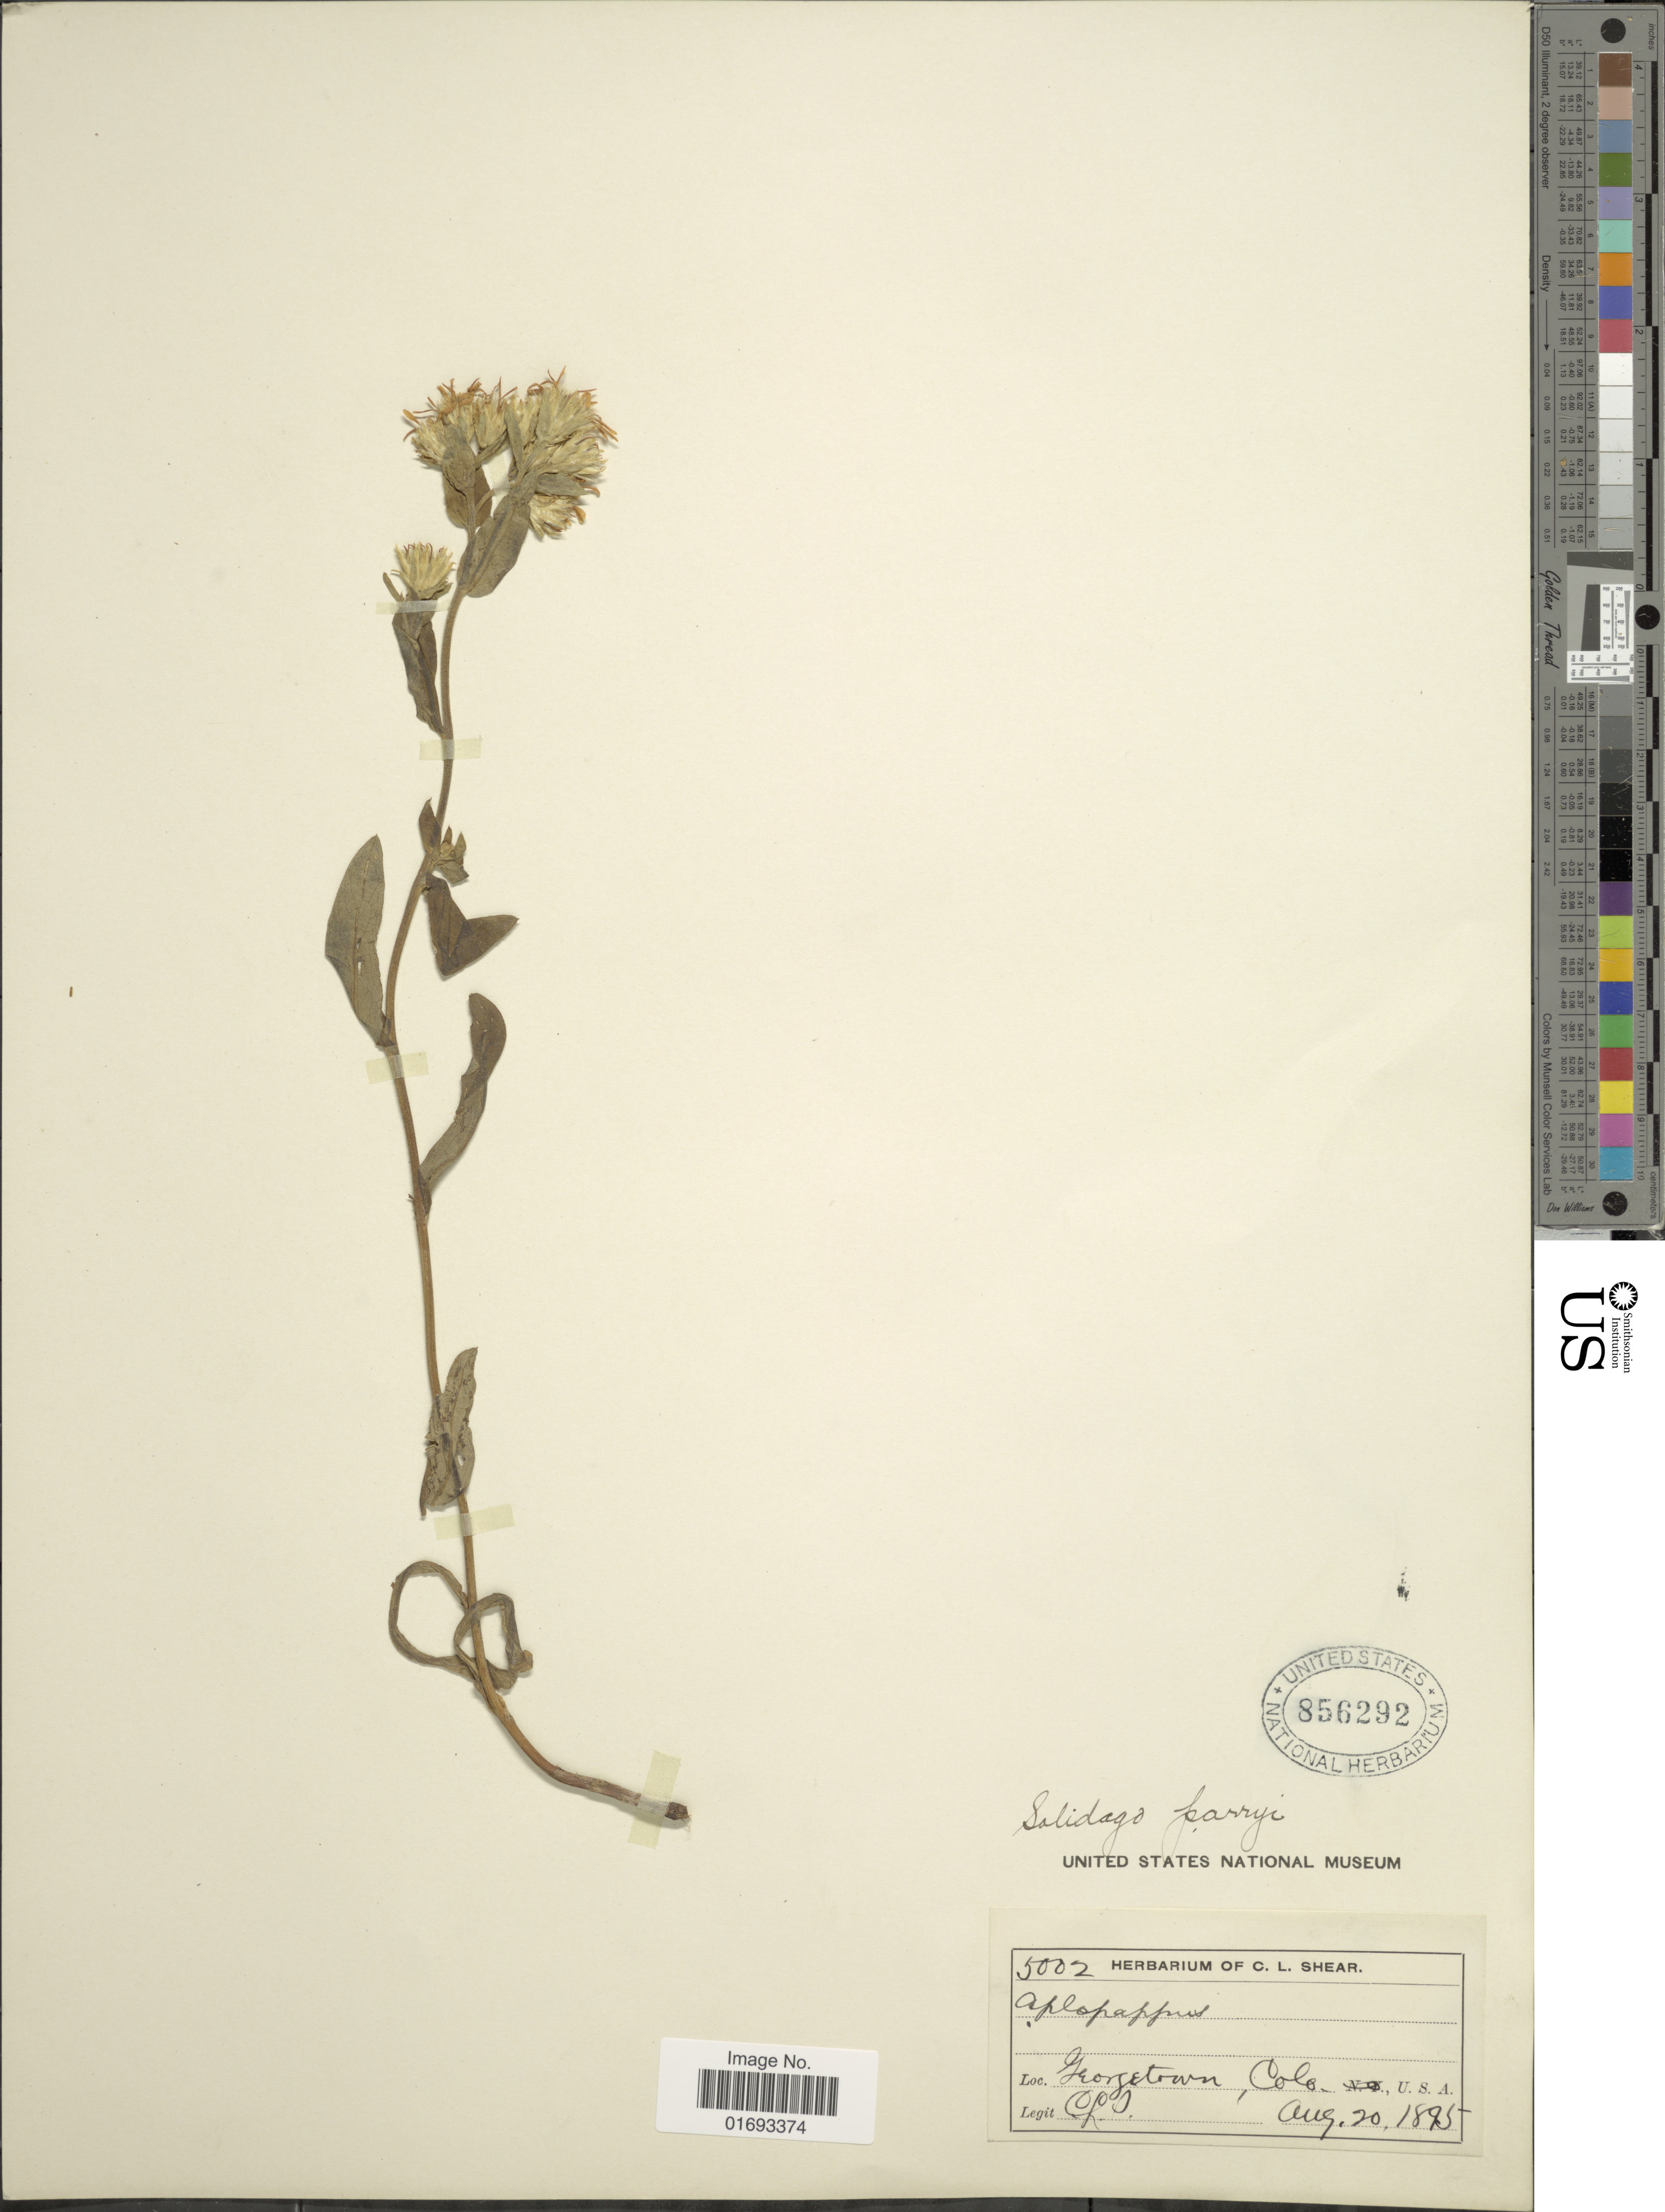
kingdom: Plantae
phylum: Tracheophyta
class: Magnoliopsida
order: Asterales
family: Asteraceae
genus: Oreochrysum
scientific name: Oreochrysum parryi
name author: (A. Gray) Rydb.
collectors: C. L. Shear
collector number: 5002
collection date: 1895-08-20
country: United States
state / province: Colorado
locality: Georgetown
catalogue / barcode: US 856292